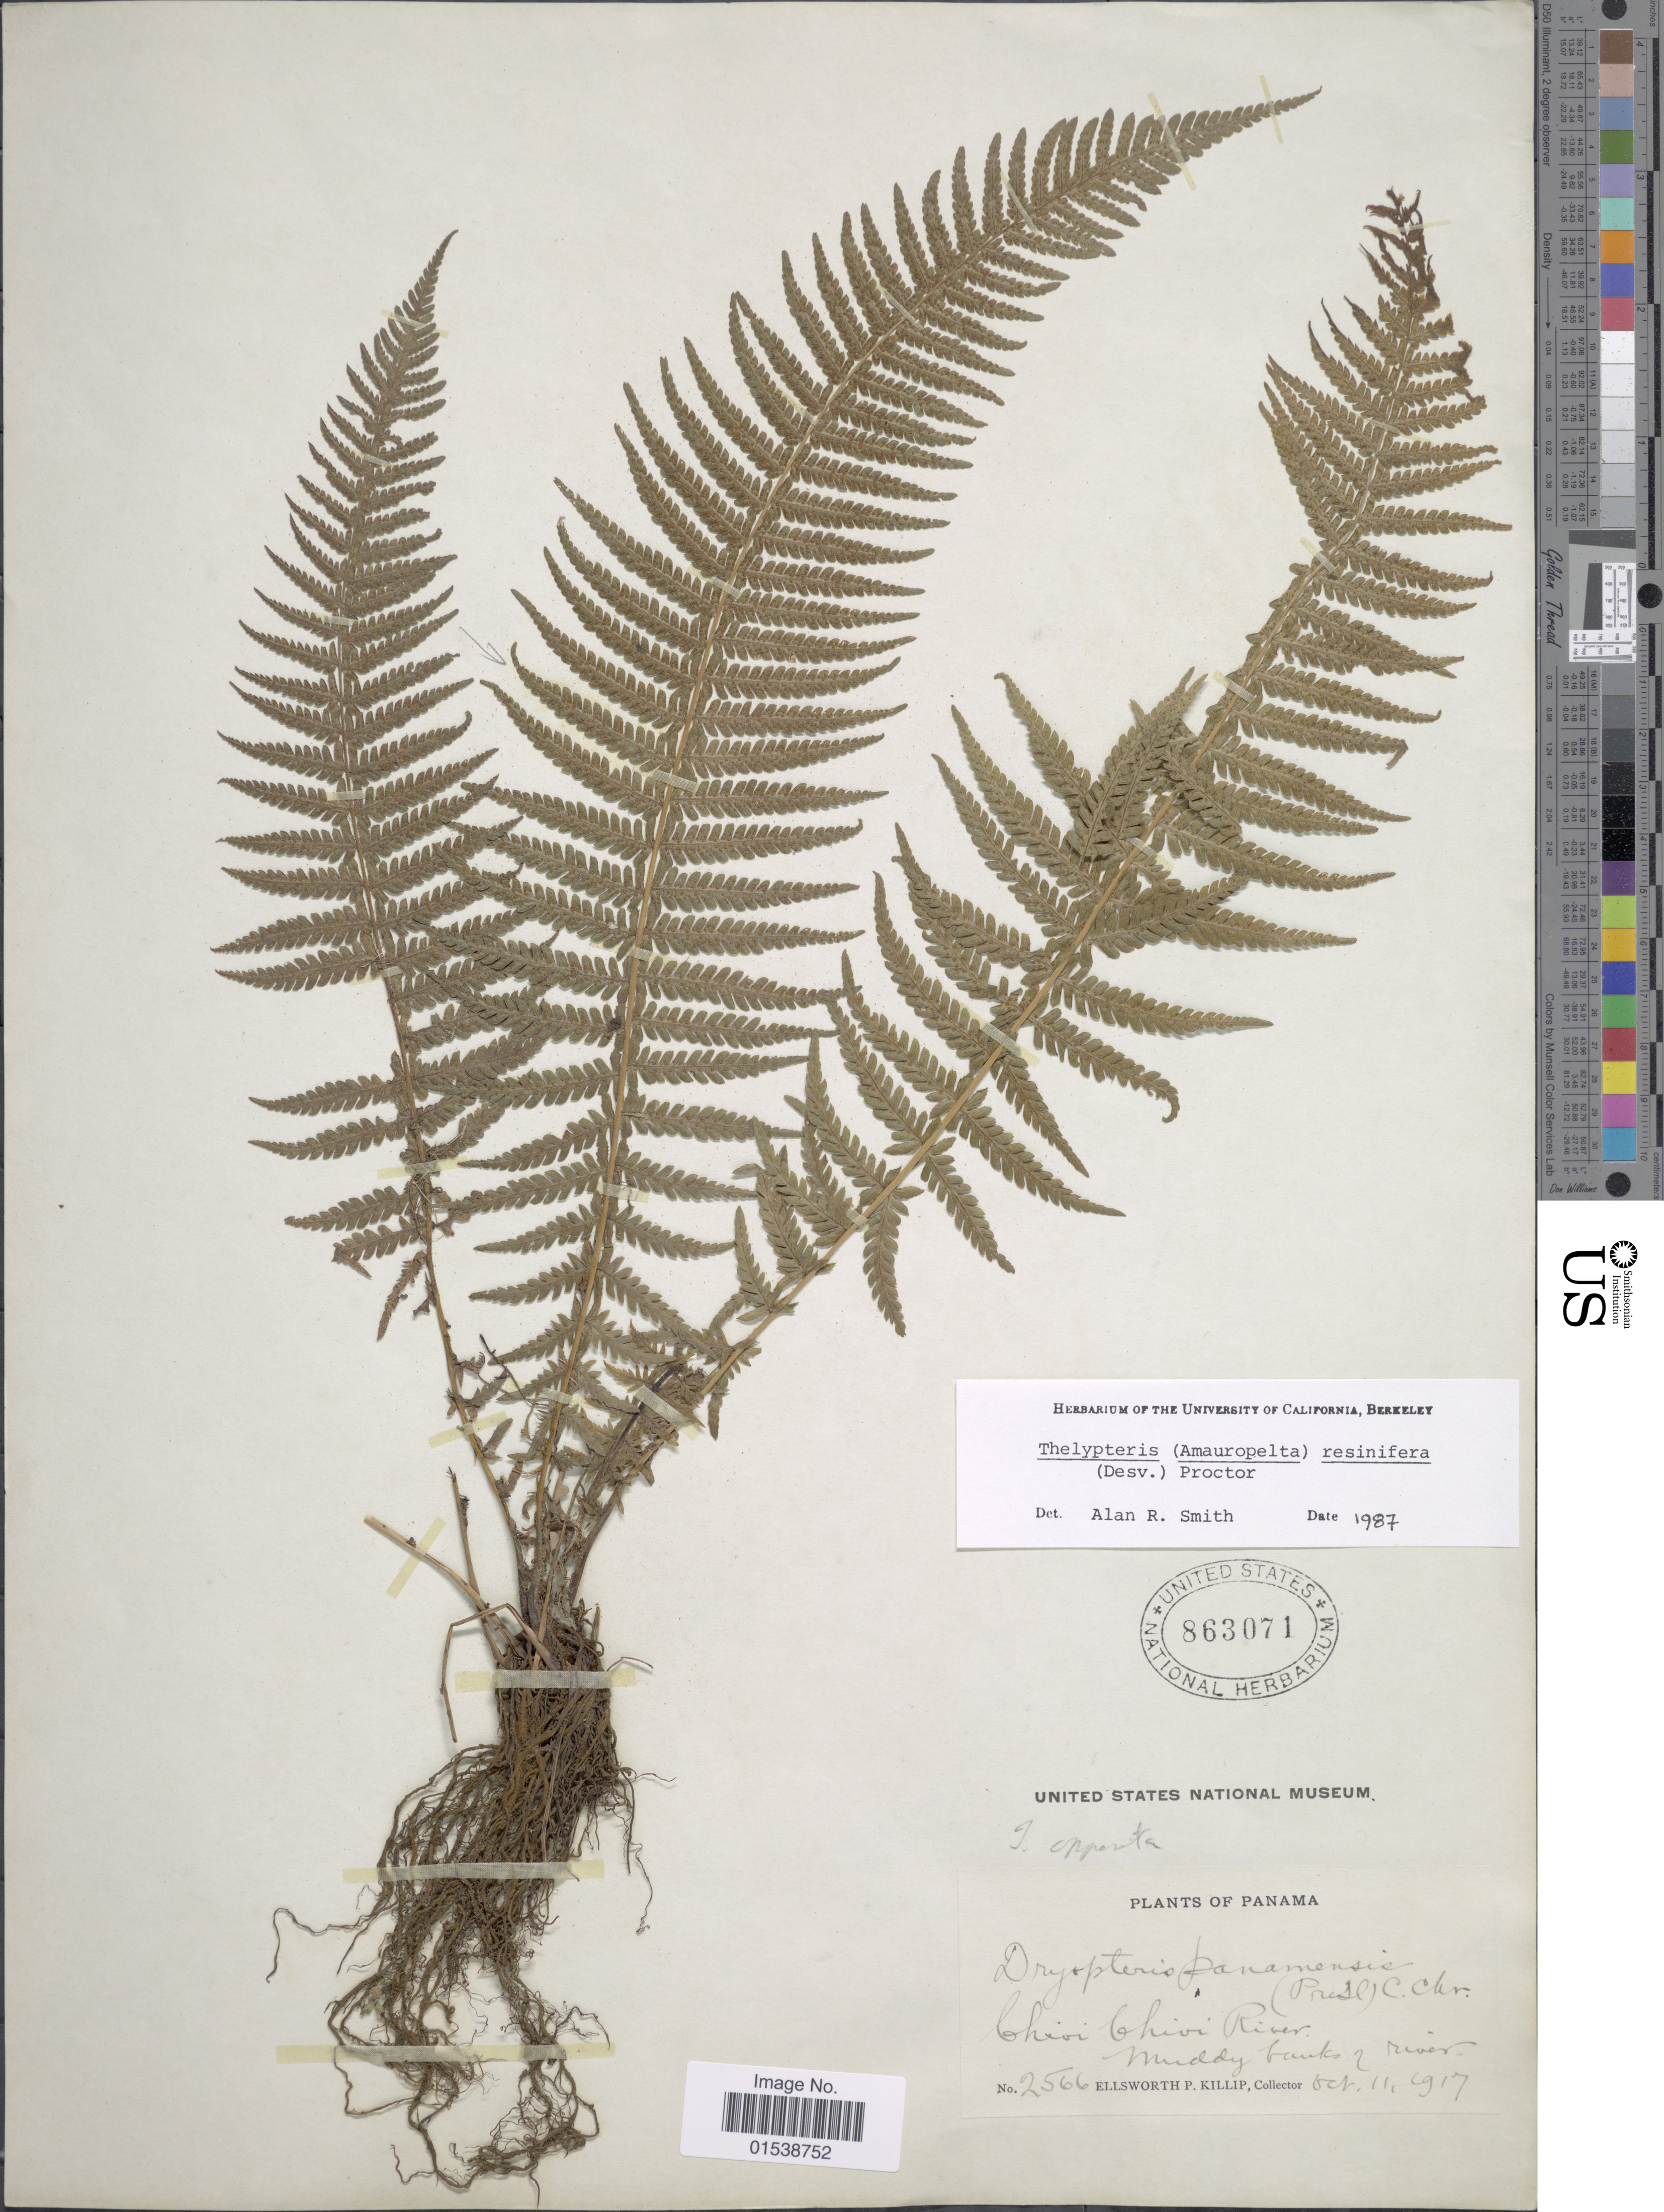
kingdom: Plantae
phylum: Tracheophyta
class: Polypodiopsida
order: Polypodiales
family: Thelypteridaceae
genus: Amauropelta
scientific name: Amauropelta resinifera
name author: (Desv.) Pic. Serm.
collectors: E. P. Killip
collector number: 2566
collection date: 1917-10-11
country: Panama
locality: Chivi Chivi River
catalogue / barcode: US 863071